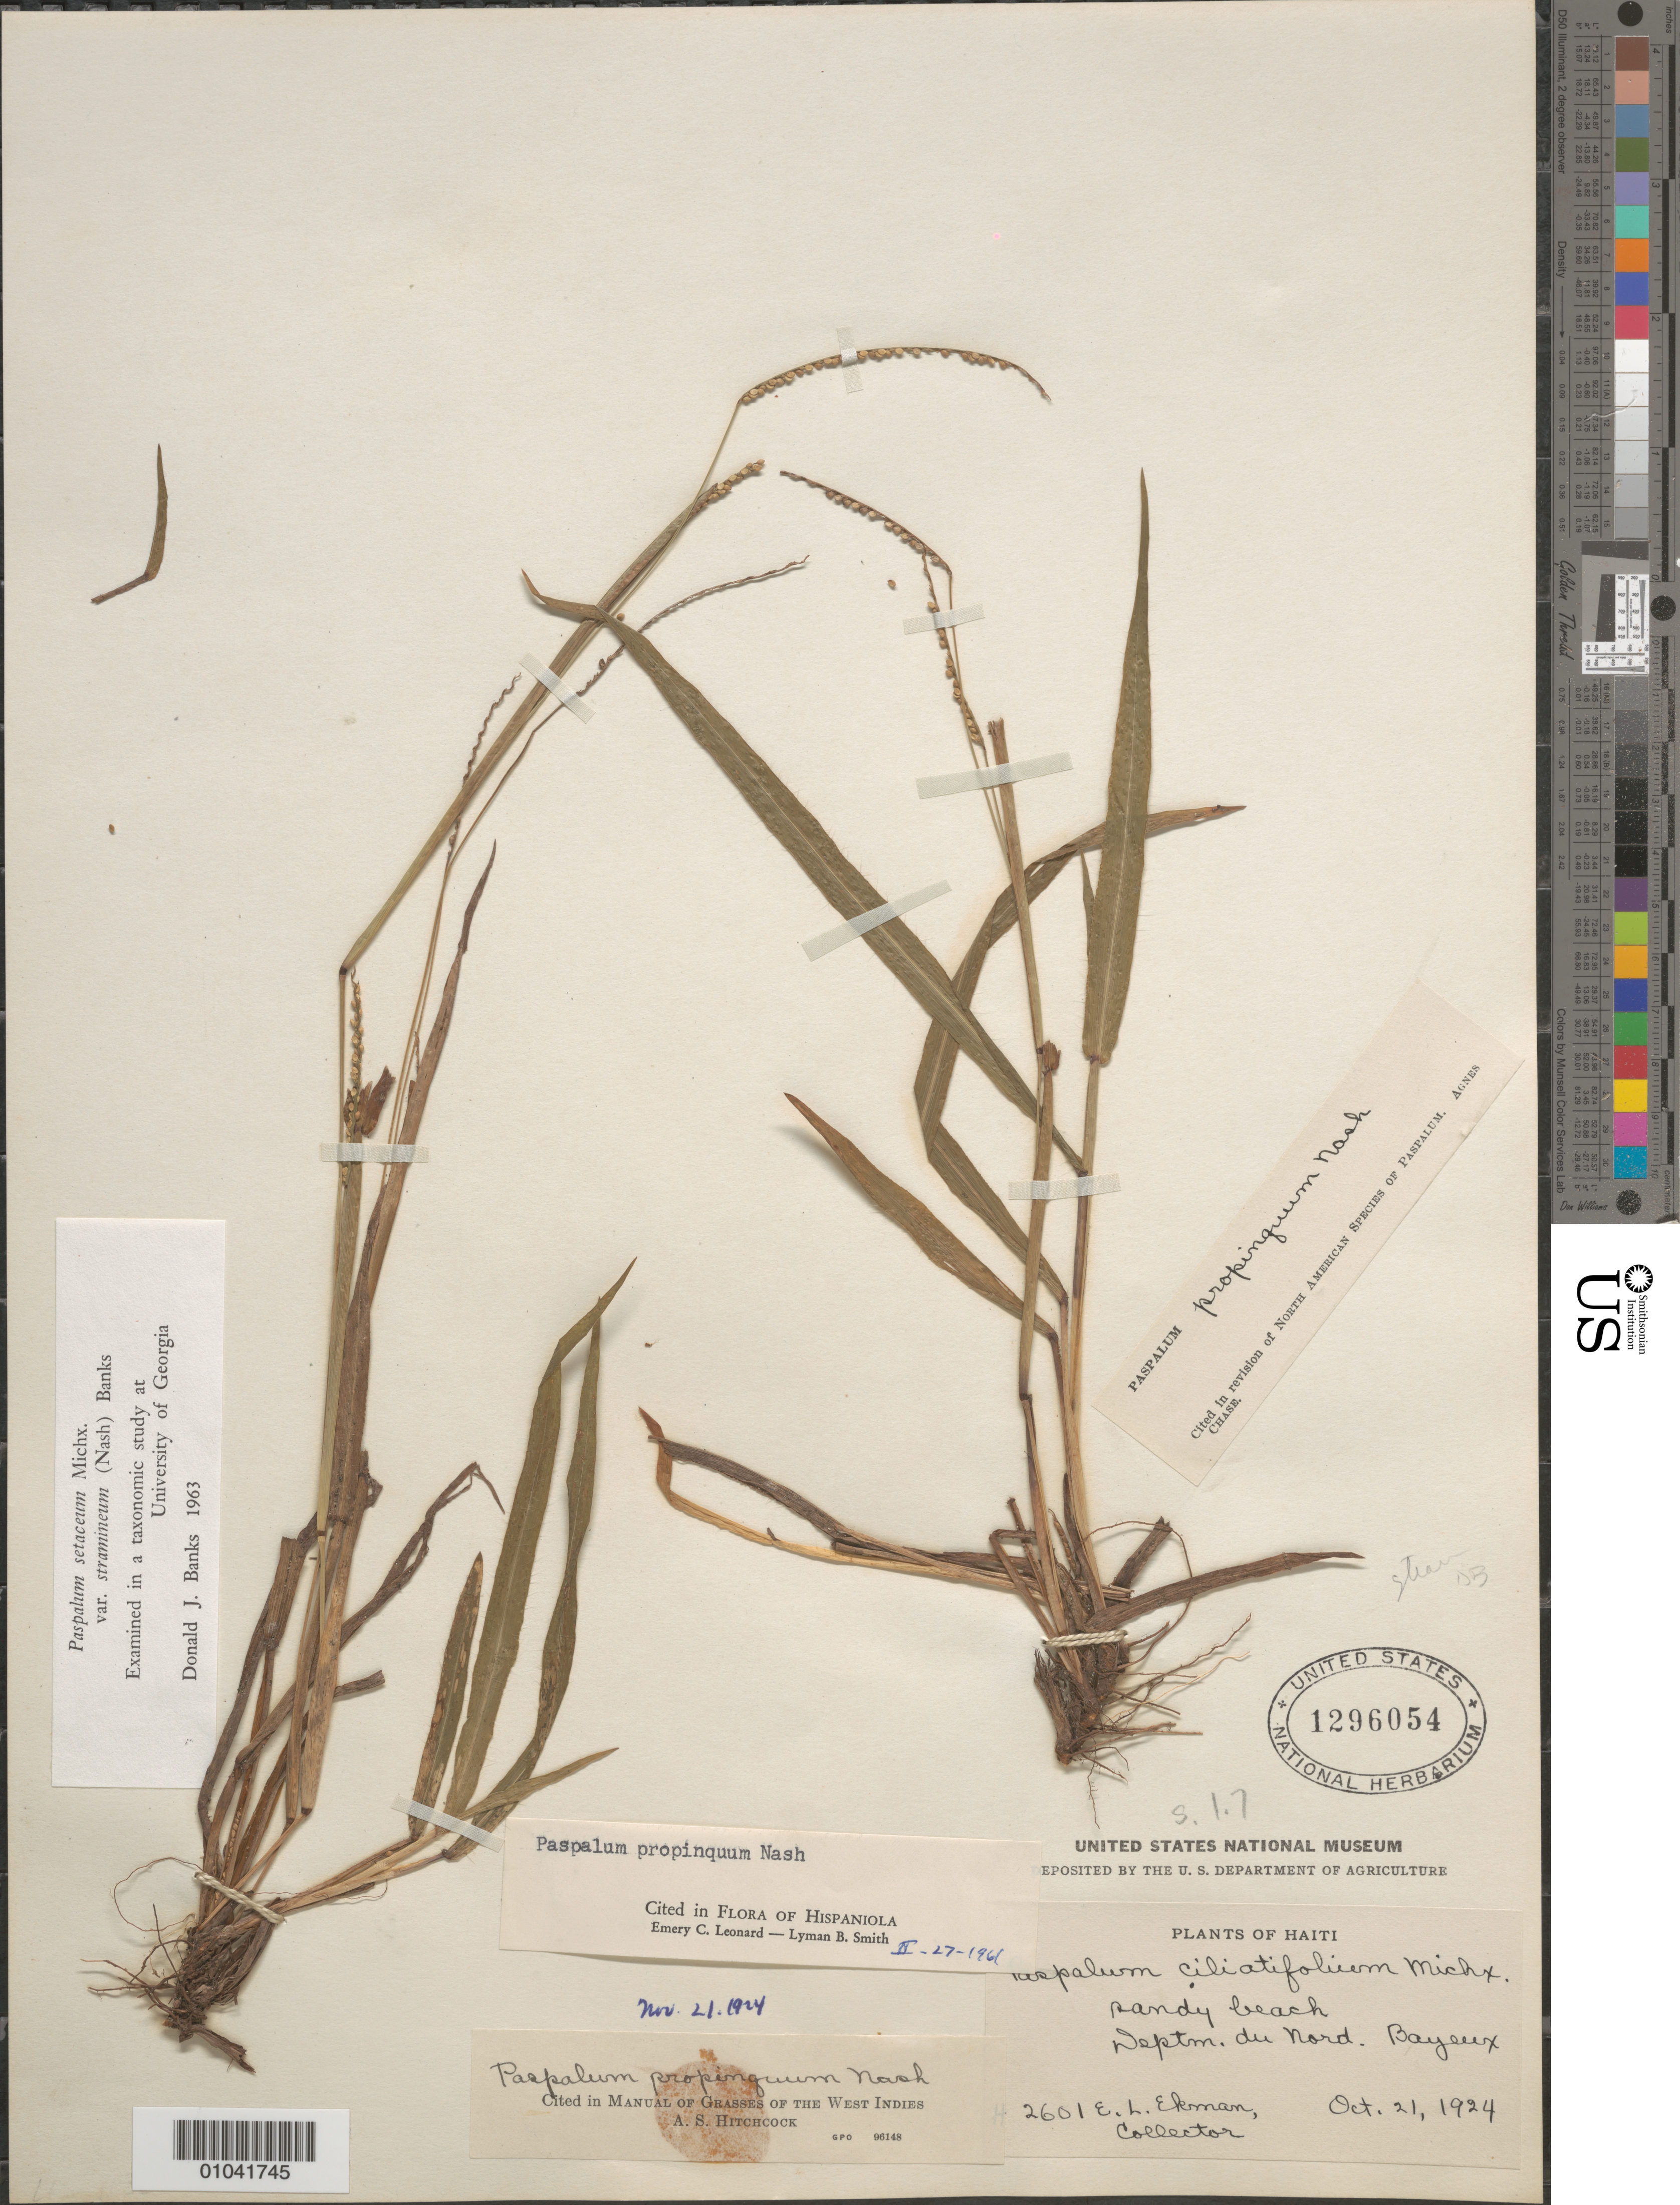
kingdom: Plantae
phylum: Tracheophyta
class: Liliopsida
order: Poales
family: Poaceae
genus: Paspalum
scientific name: Paspalum setaceum var. stramineum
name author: (Nash) D.J. Banks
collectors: E. L. Ekman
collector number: H 2601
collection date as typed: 21 Oct 1924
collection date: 1924-10-21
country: Haiti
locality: Departement du Nord, Bayeux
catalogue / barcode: US 1296054